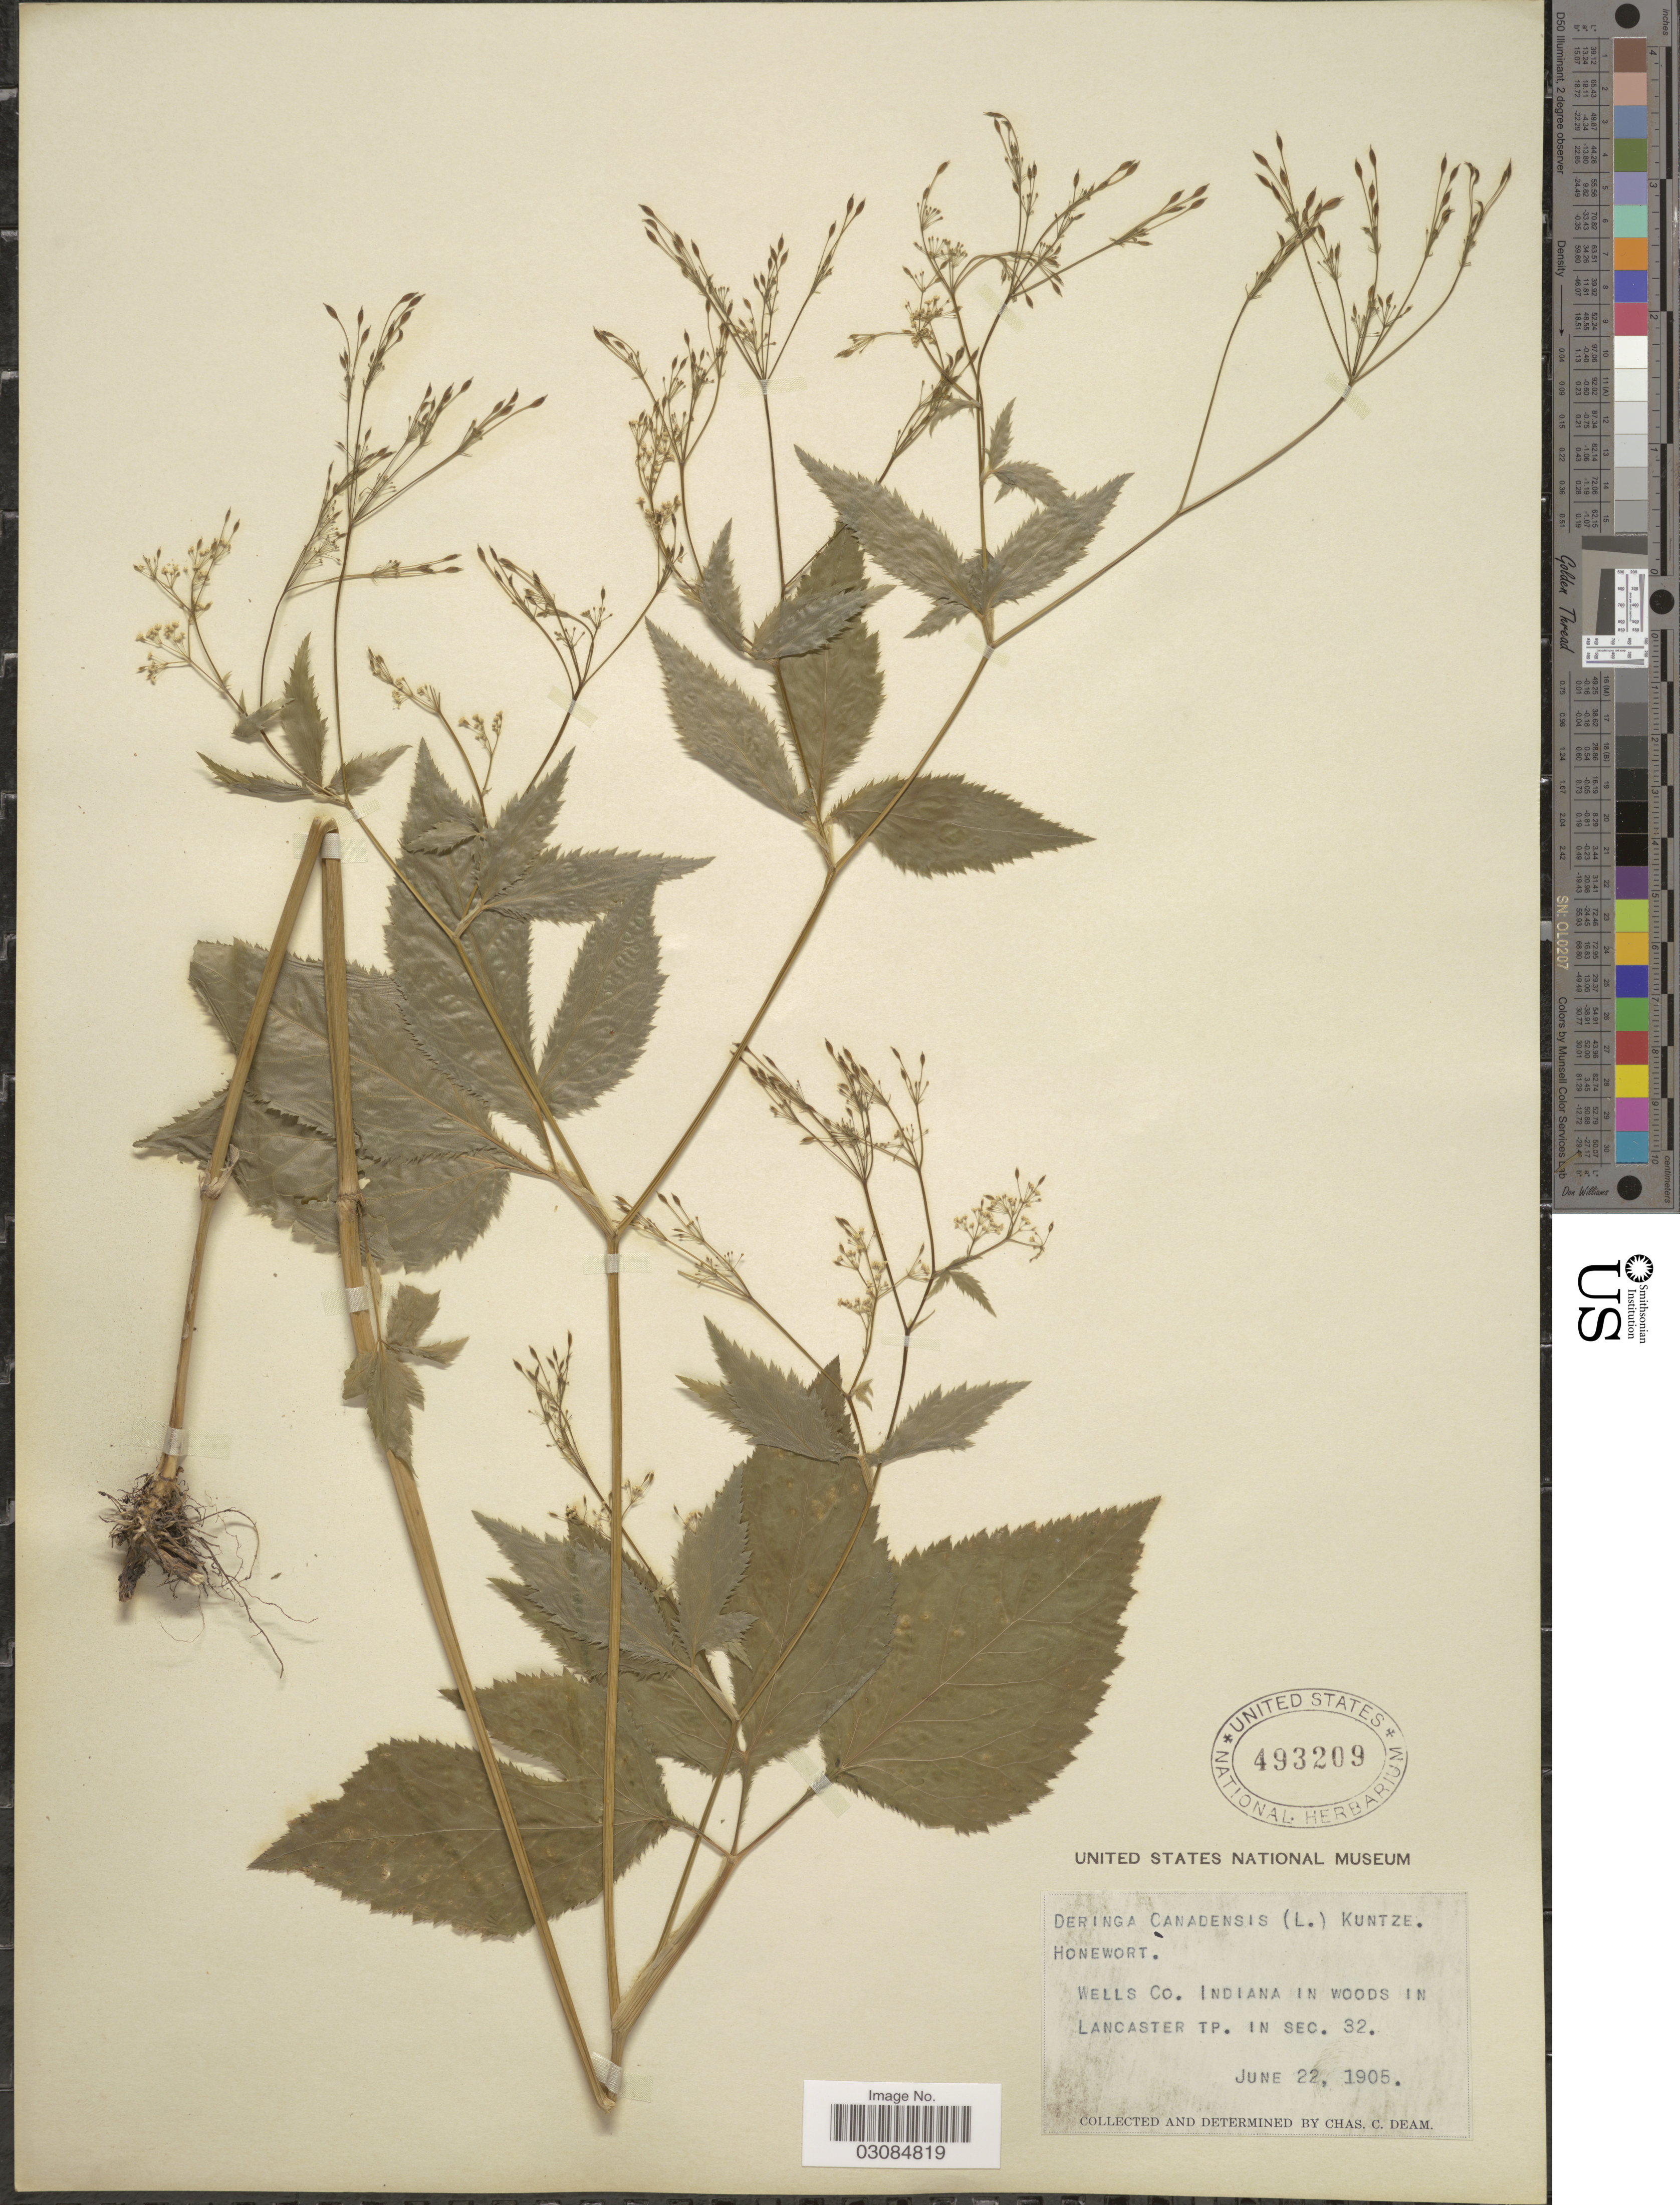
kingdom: Plantae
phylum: Tracheophyta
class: Magnoliopsida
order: Apiales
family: Apiaceae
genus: Cryptotaenia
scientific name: Cryptotaenia canadensis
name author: (L.) DC.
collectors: C. C. Deam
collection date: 1905-06-22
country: United States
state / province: Indiana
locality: Wells Co. Indiana in woods in Lancaster Tp. in Sec. 32.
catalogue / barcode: US 493209